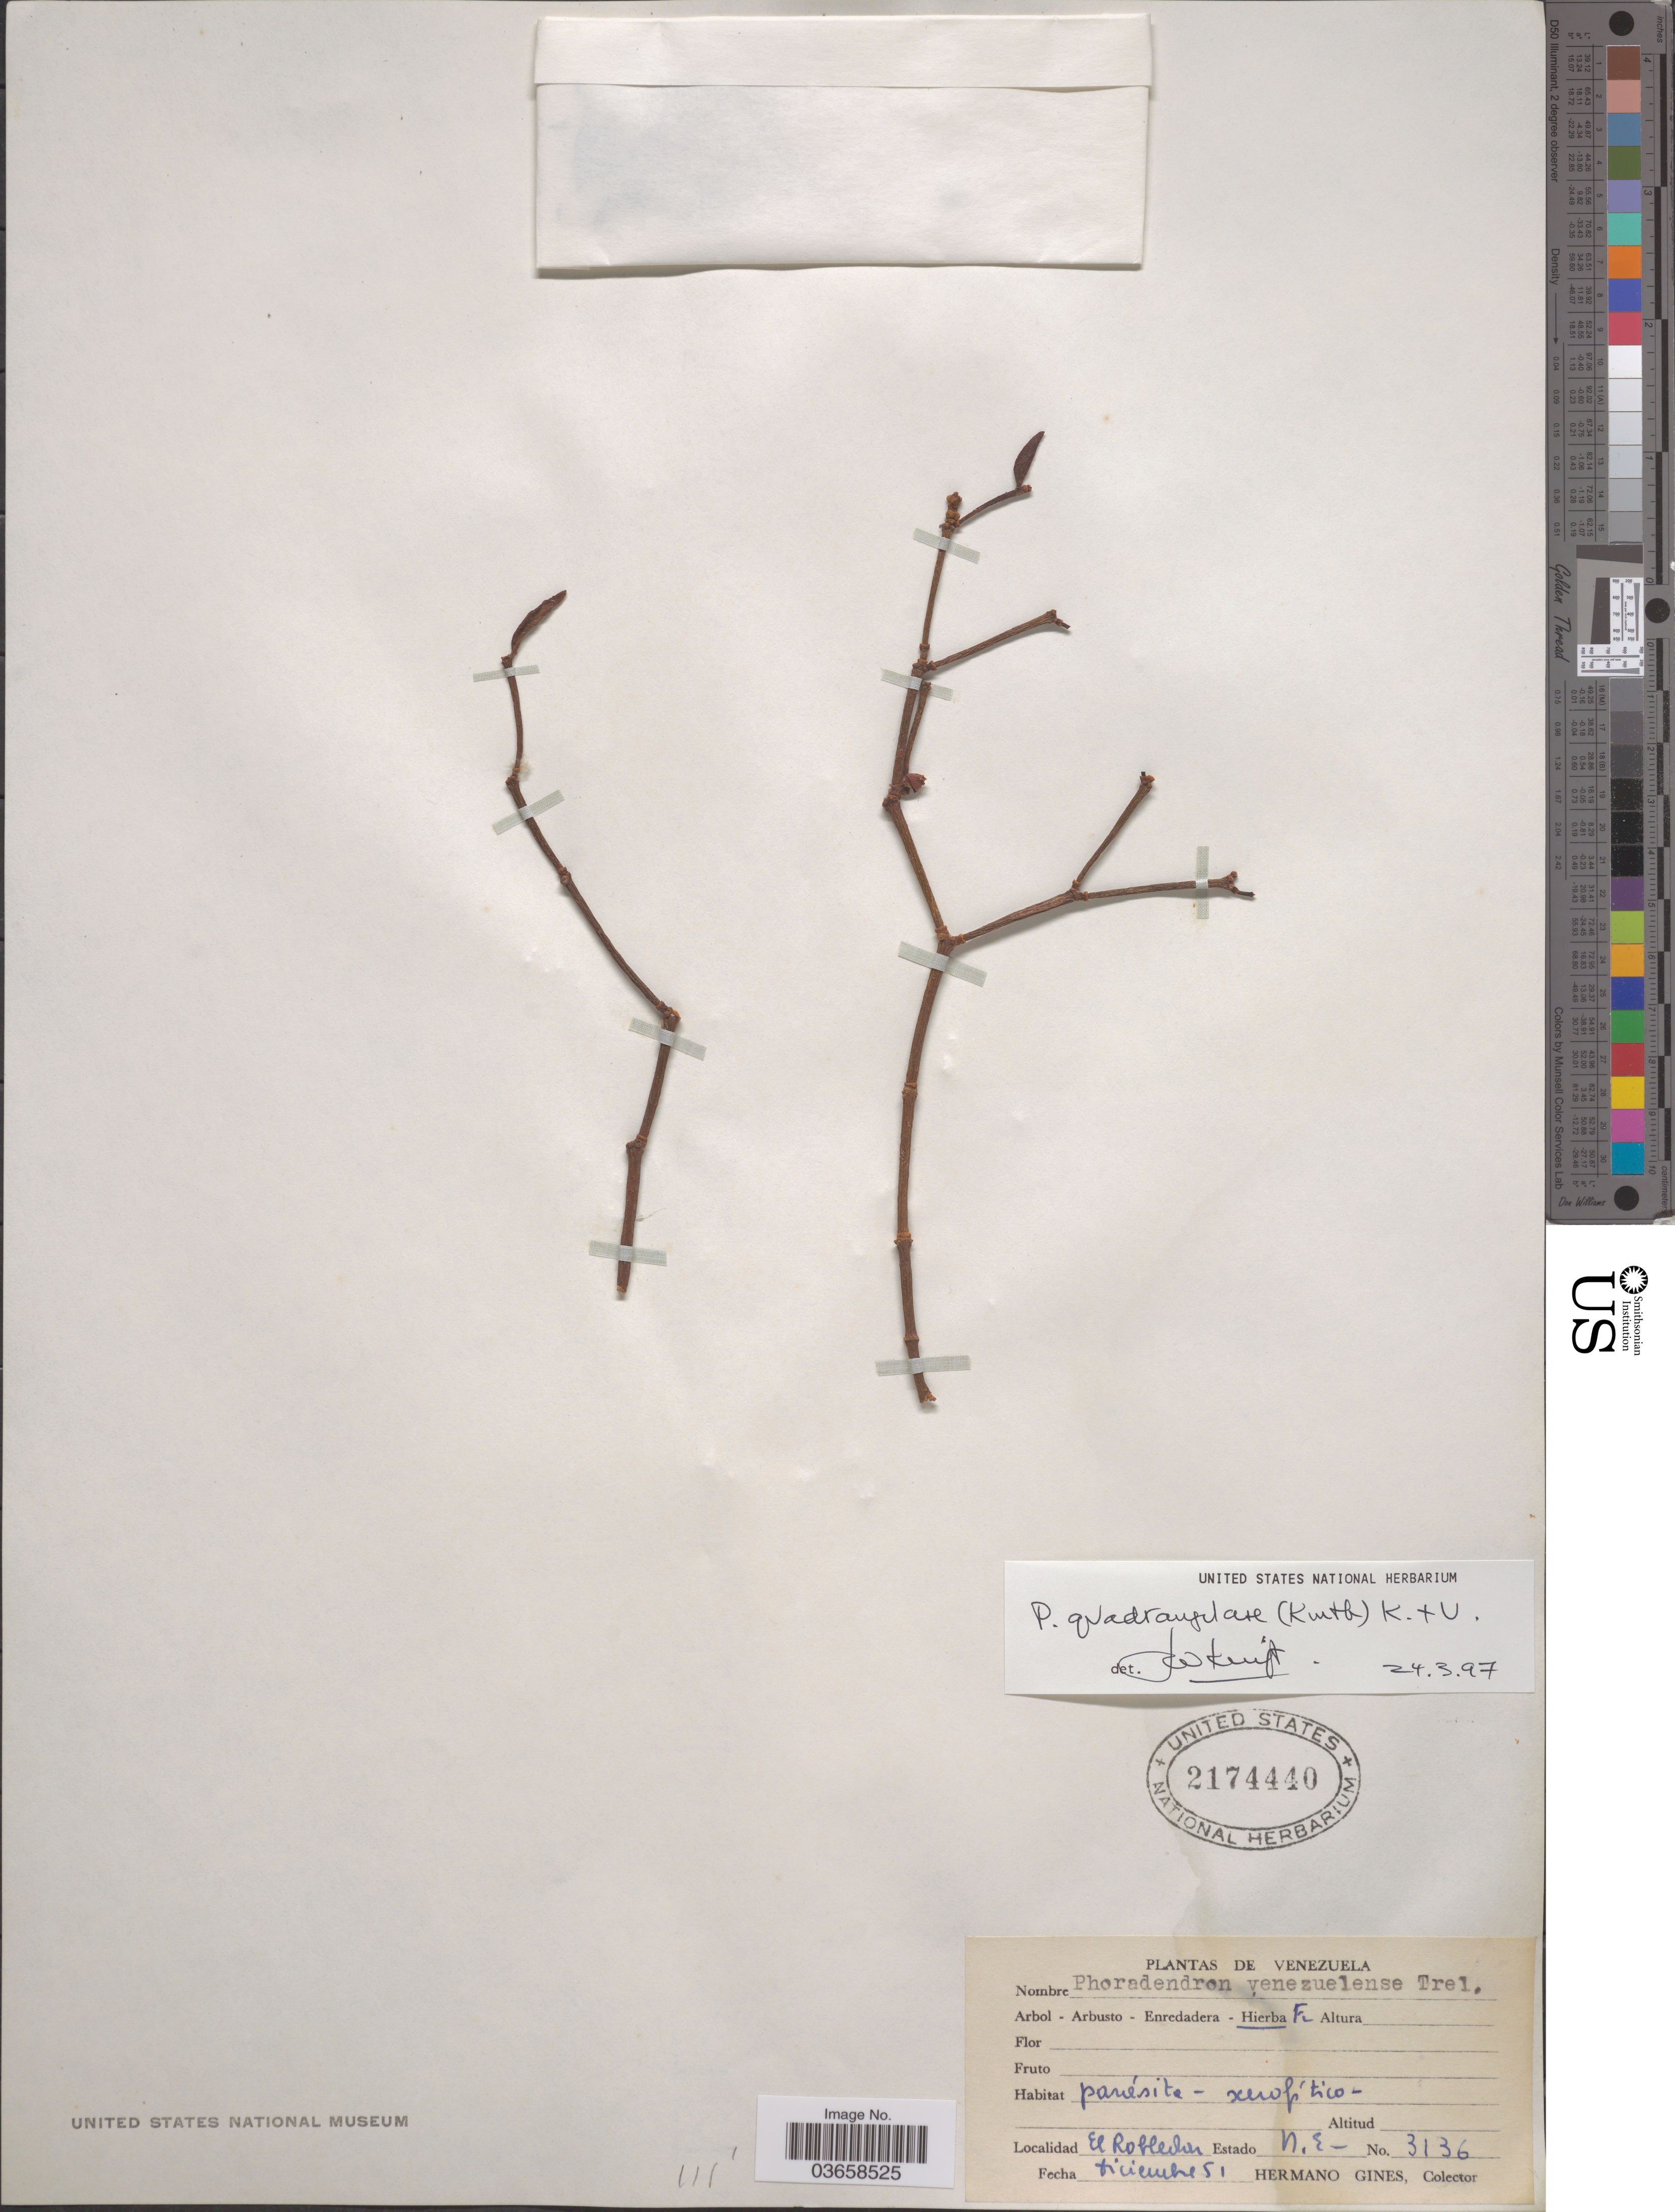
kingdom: Plantae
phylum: Tracheophyta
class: Magnoliopsida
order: Santalales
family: Viscaceae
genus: Phoradendron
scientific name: Phoradendron quadrangulare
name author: (Kunth) Griseb.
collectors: Bro. Gines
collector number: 3136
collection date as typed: Transcribed d/m/y: /12/51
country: Venezuela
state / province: Nueva Esparta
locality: El Robledar [Robledal]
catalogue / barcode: US 2174440